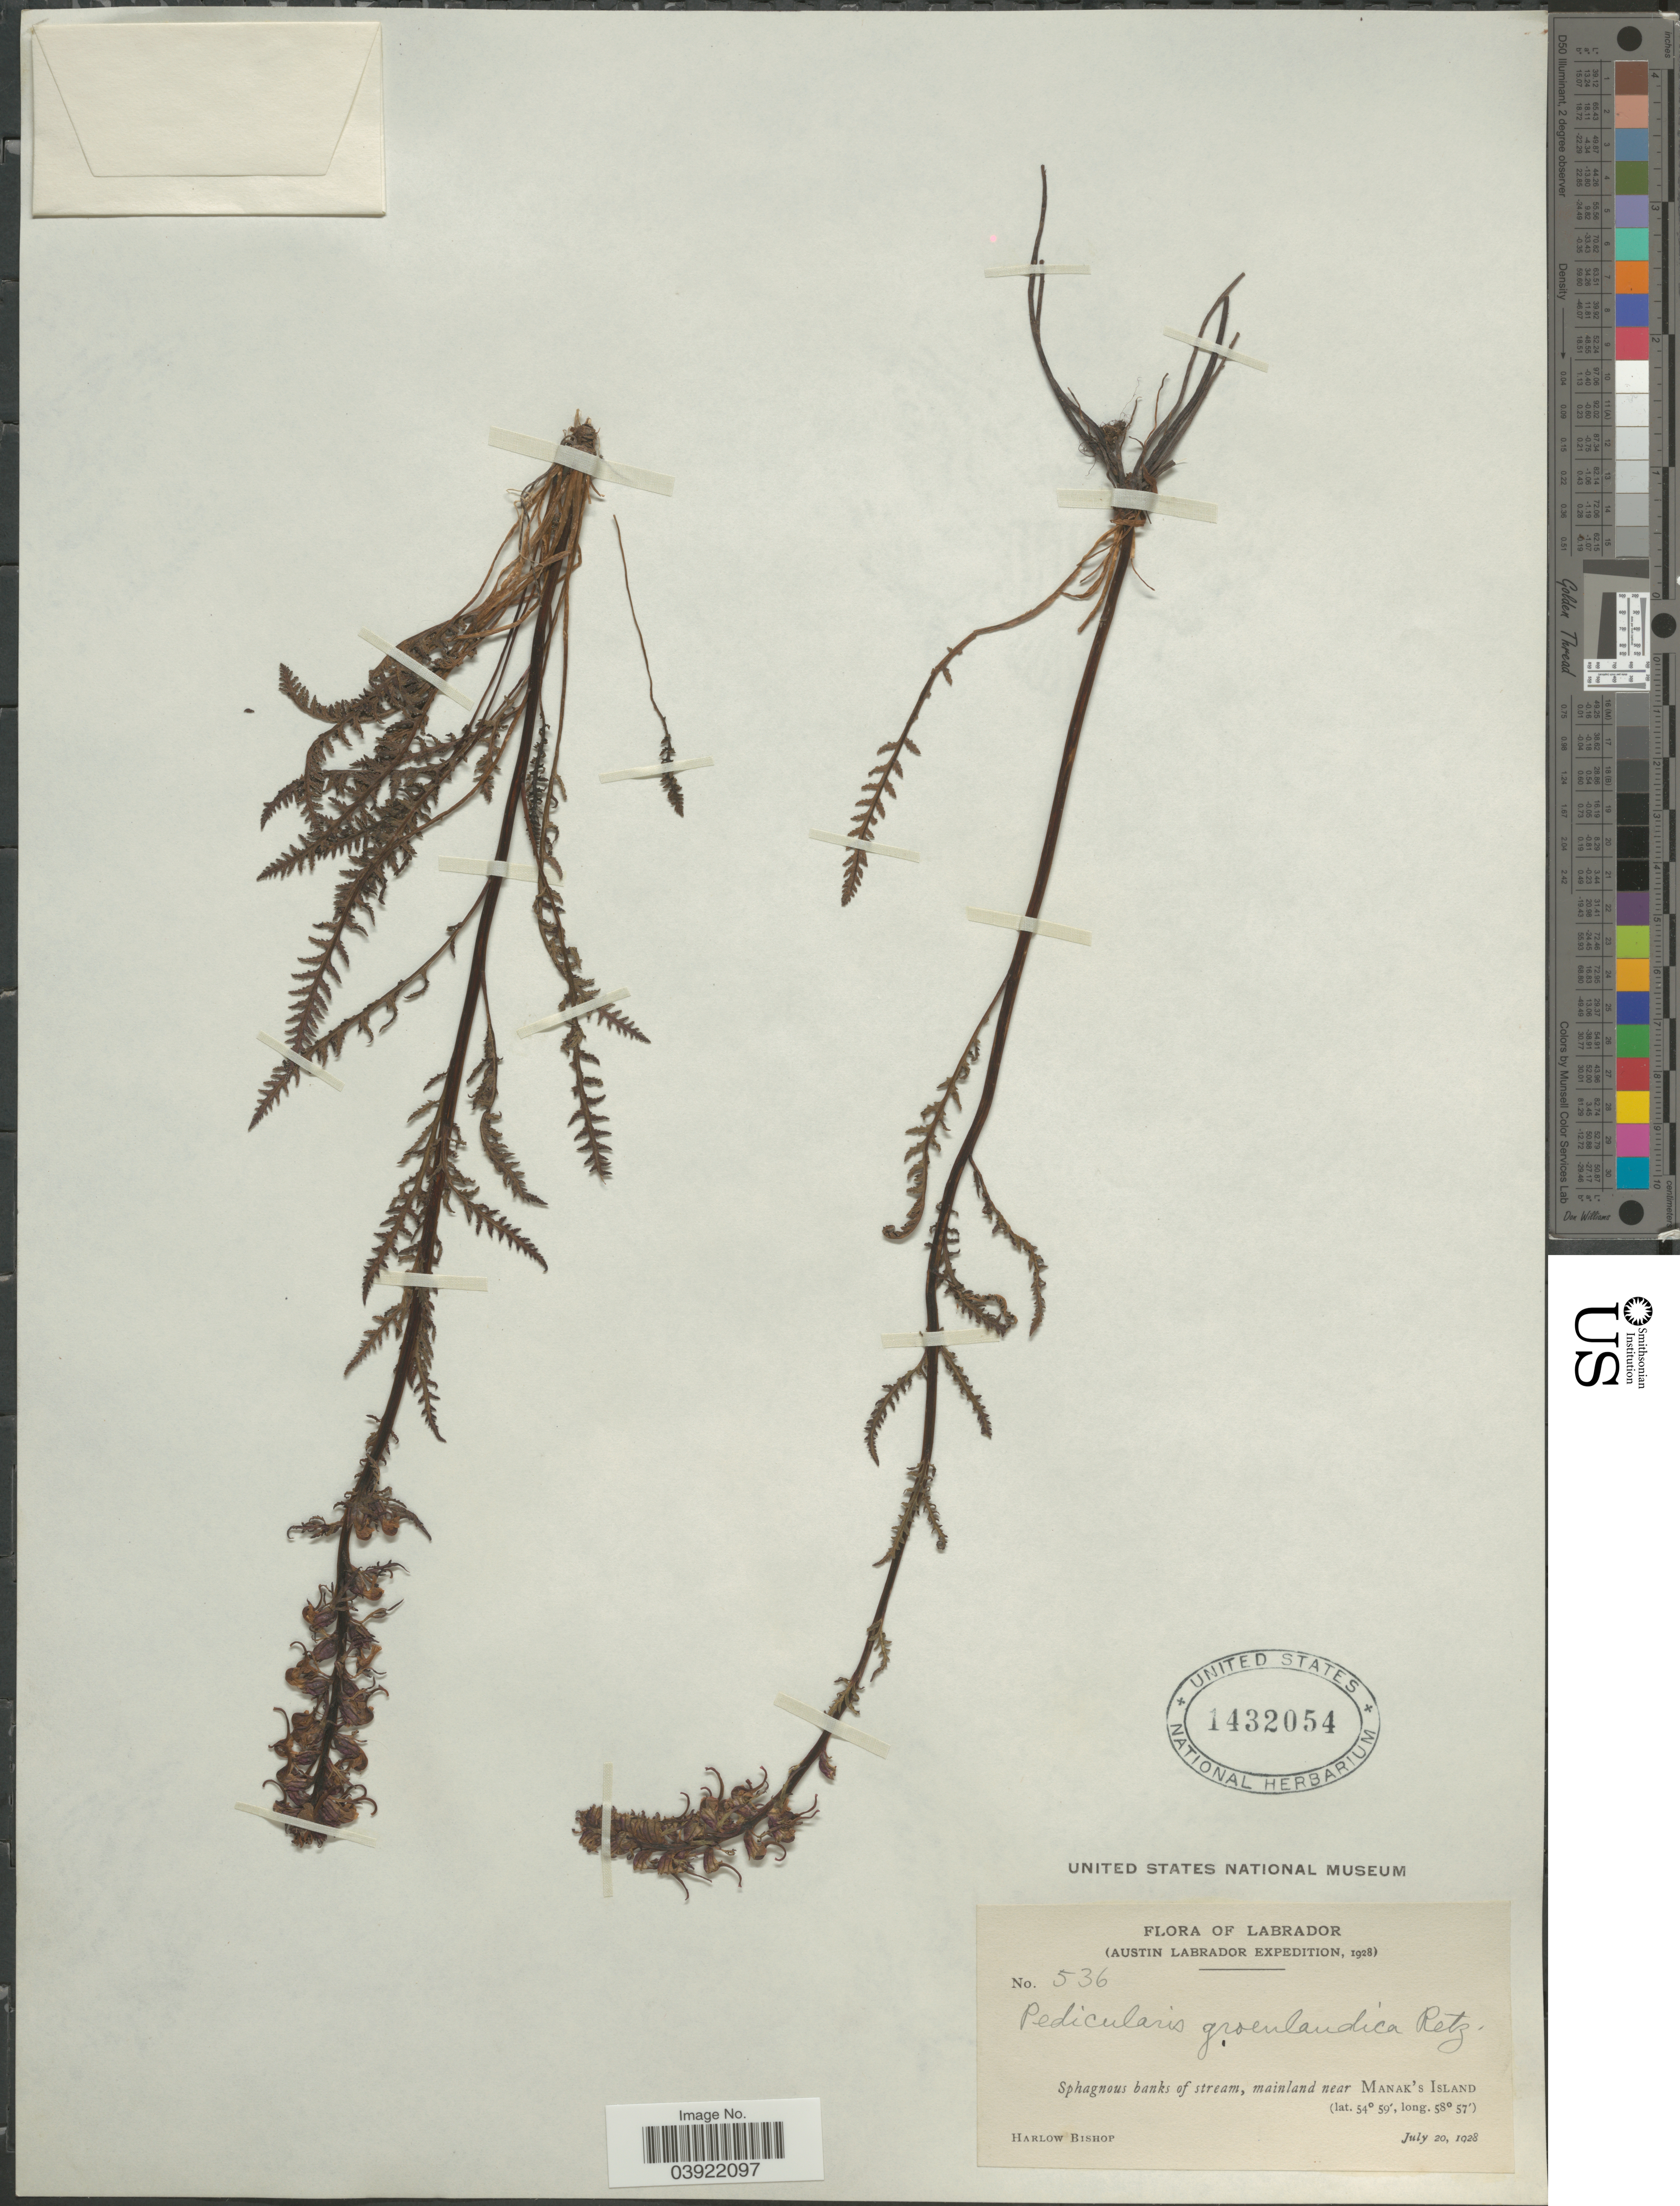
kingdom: Plantae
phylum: Tracheophyta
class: Magnoliopsida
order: Lamiales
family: Orobanchaceae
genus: Pedicularis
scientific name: Pedicularis groenlandica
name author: Retz.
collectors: H. Bishop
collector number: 536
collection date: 1928-07-20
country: Canada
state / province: Newfoundland and Labrador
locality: Labrador. Sphagnous banks of stream, mainland near Manak's Island.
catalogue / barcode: US 1432054